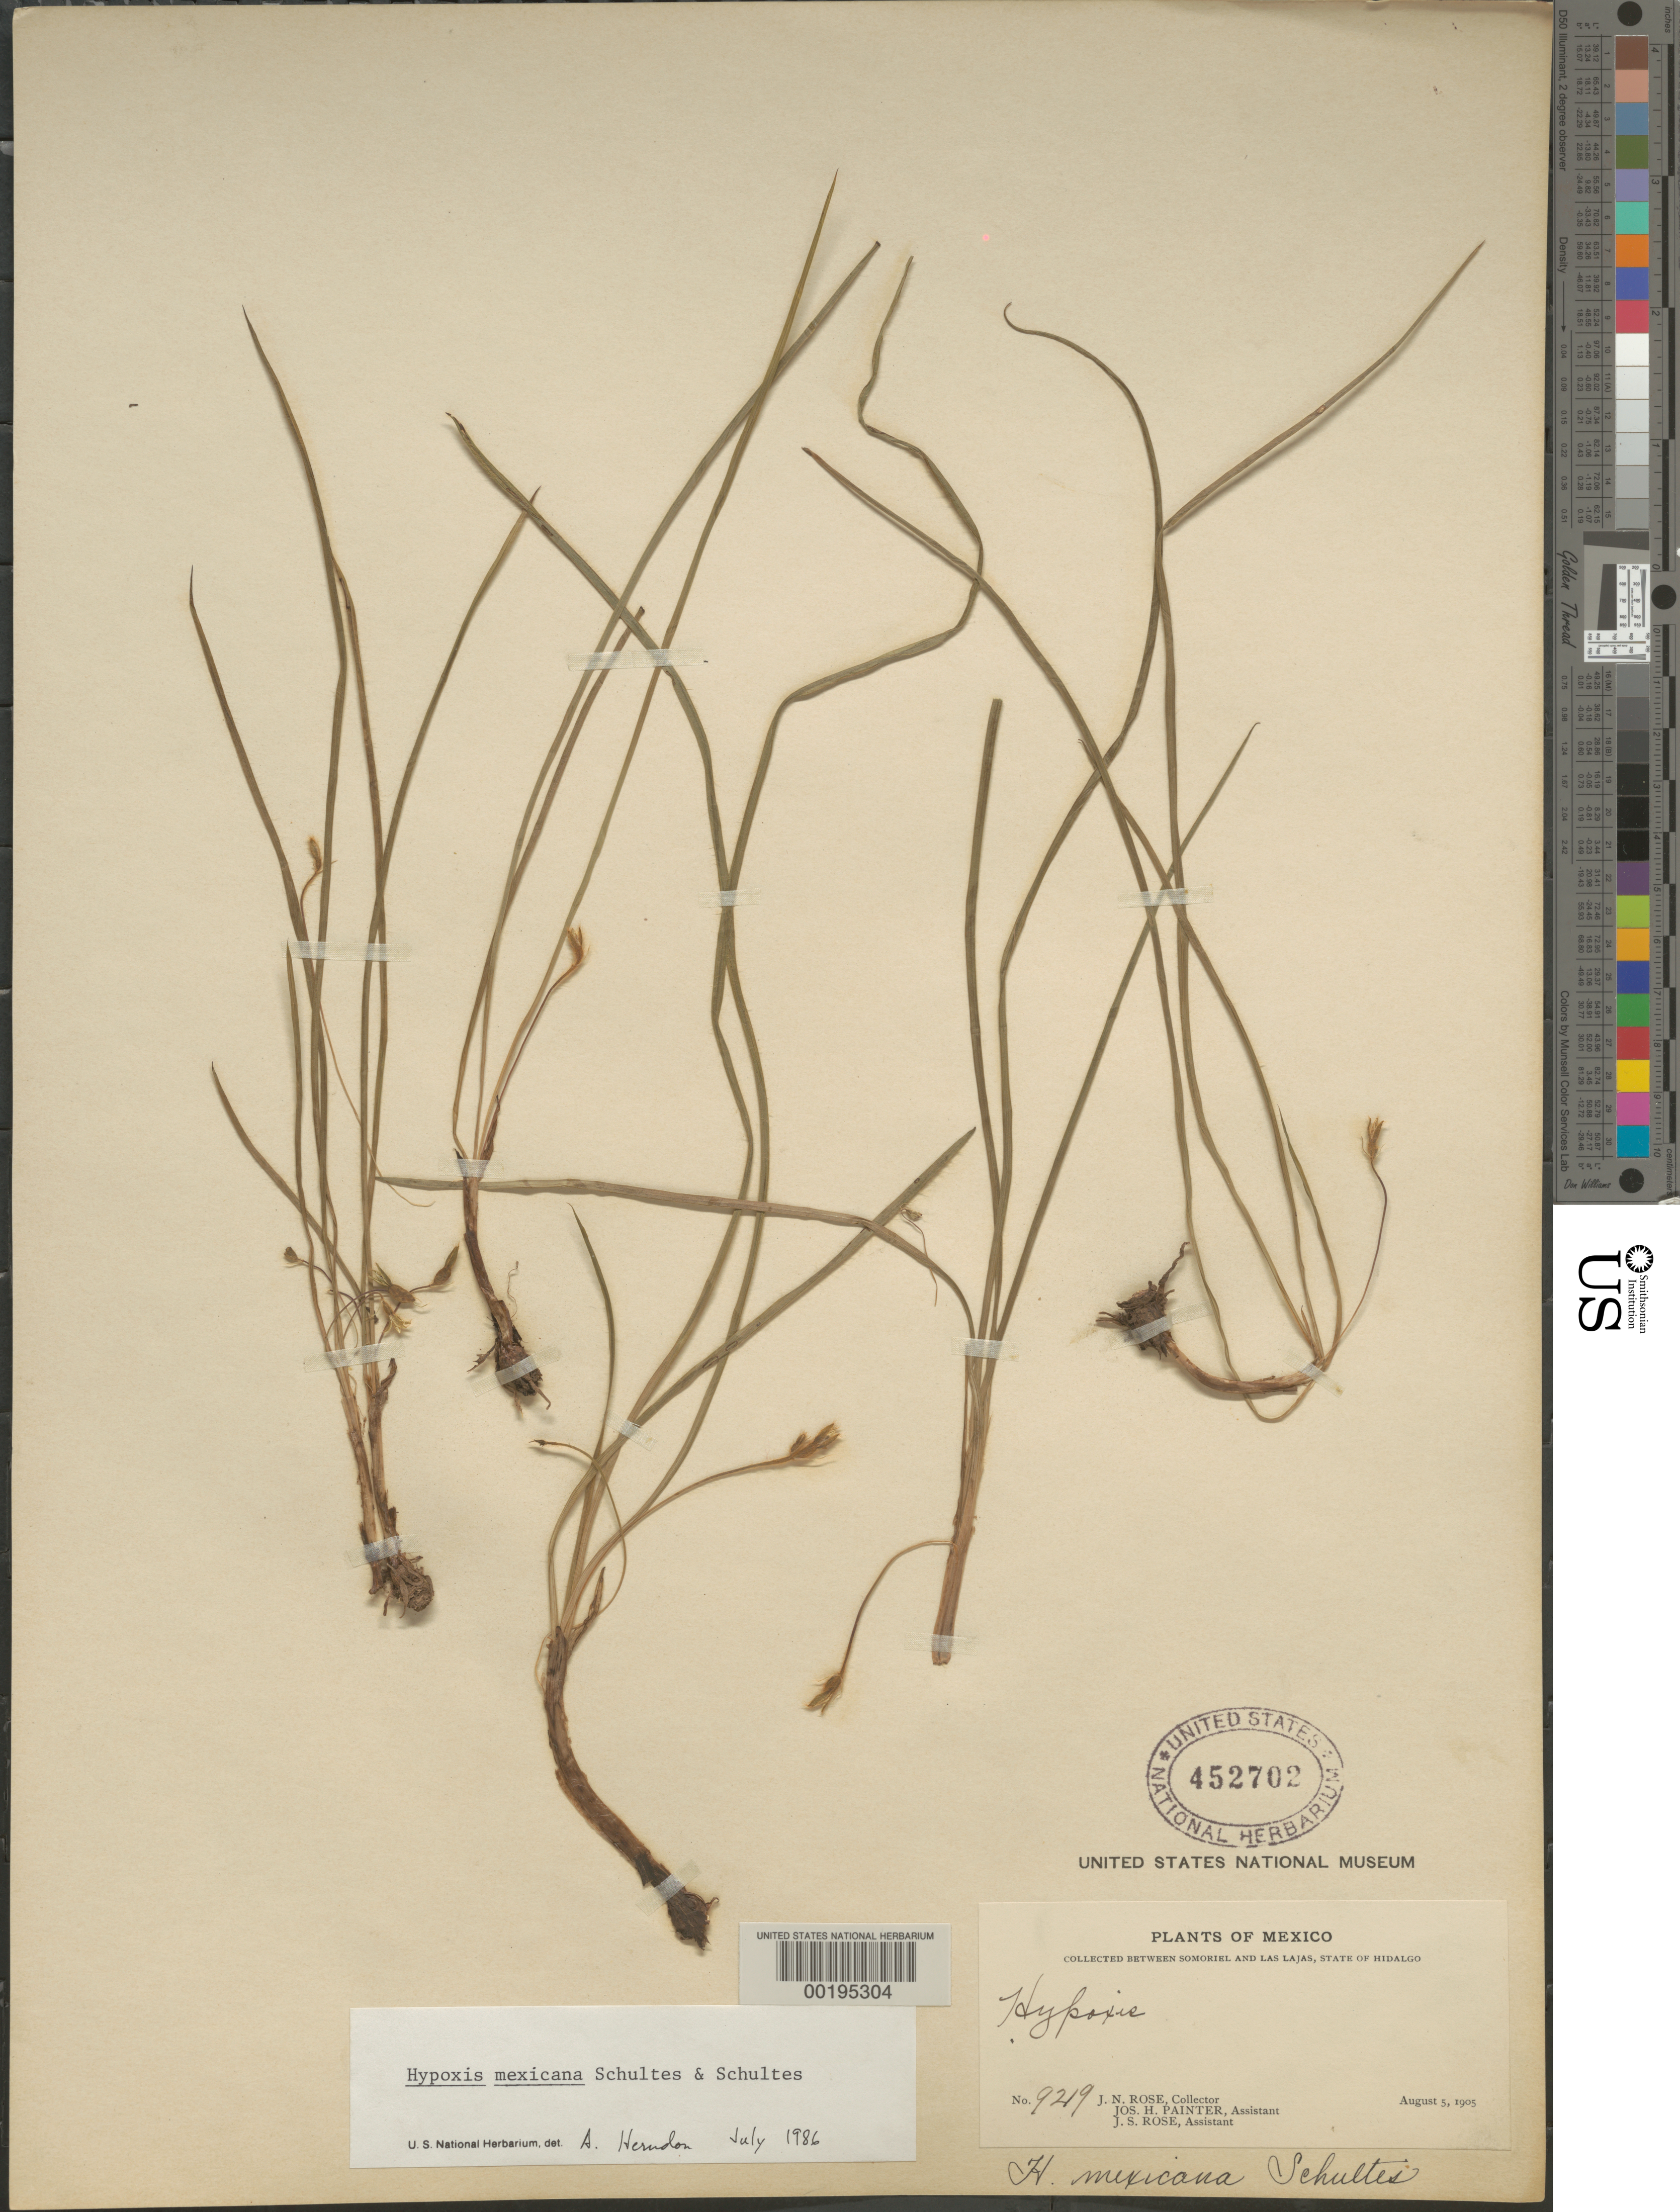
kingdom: Plantae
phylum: Tracheophyta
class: Liliopsida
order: Asparagales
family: Hypoxidaceae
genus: Hypoxis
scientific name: Hypoxis mexicana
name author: Schult. & Schult. f.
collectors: J. N. Rose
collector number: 9219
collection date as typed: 05 Aug 1905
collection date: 1905-08-05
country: Mexico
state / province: Hidalgo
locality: Between Somoriel and Las Lajas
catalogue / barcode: US 452702